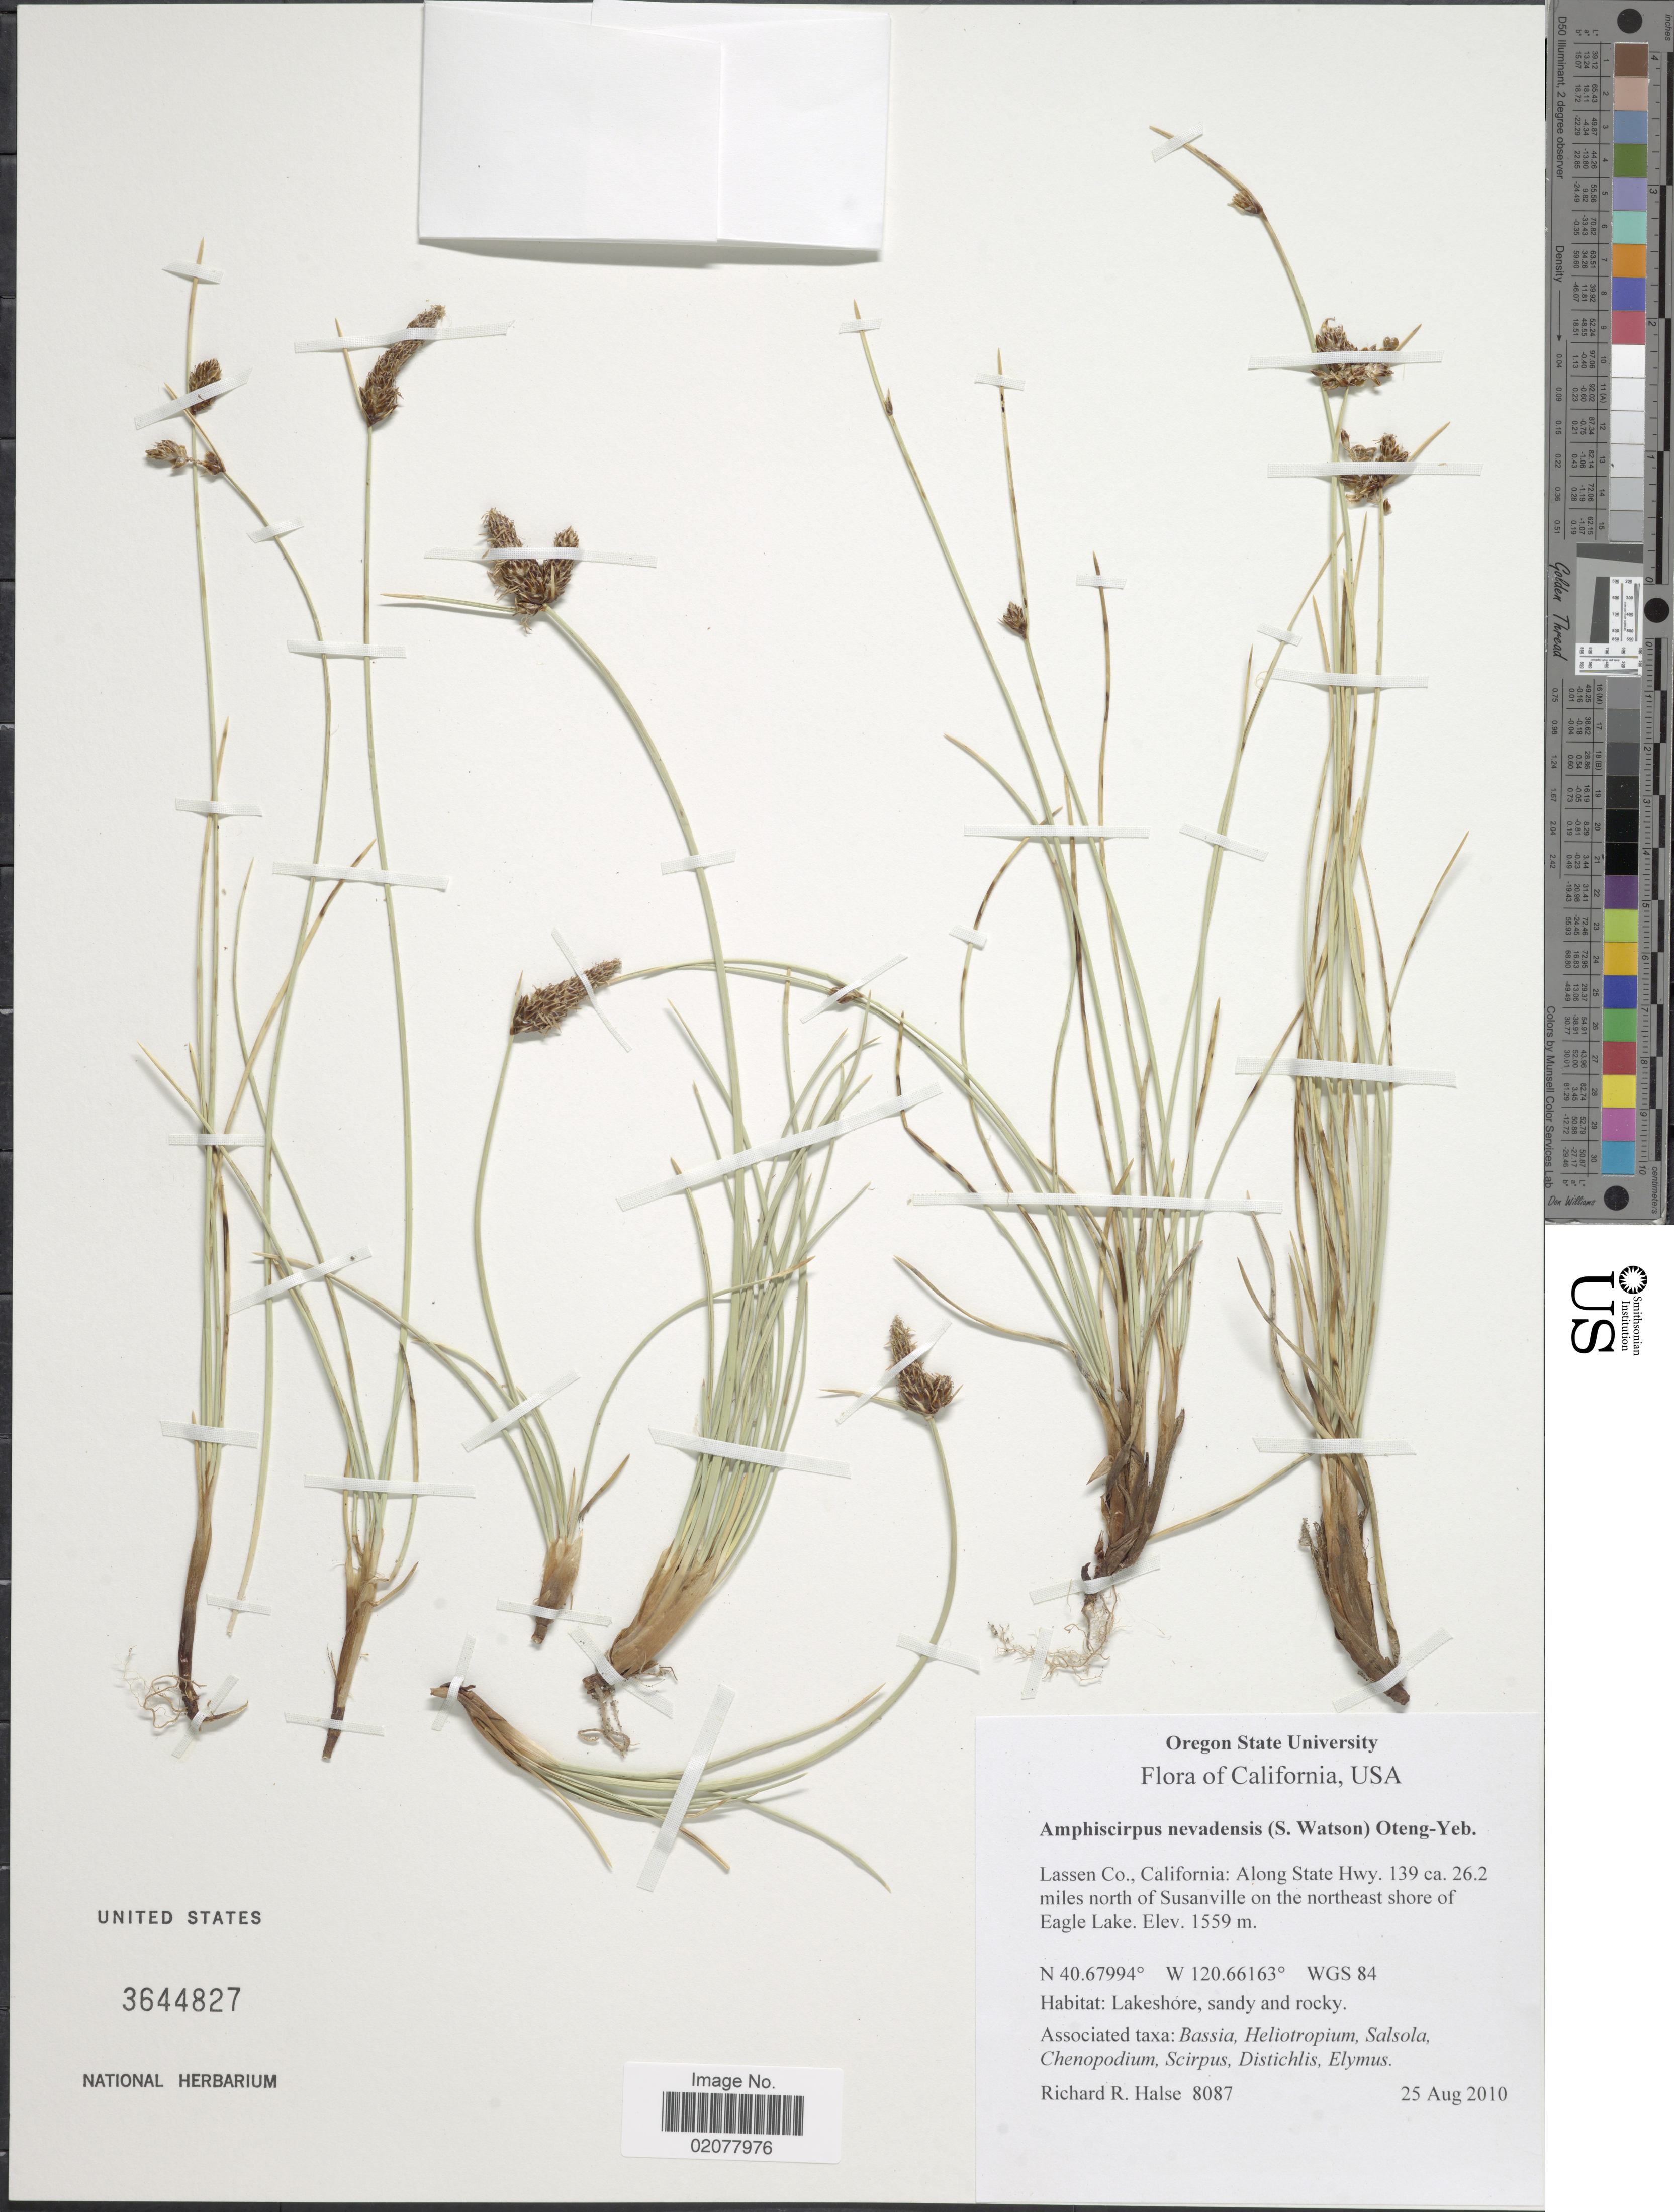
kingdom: Plantae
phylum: Tracheophyta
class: Liliopsida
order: Poales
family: Cyperaceae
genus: Amphiscirpus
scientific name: Amphiscirpus nevadensis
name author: (S. Watson) Oteng-Yeb.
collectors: R. Halse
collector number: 8087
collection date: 2010-08-25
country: United States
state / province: California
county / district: Lassen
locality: Lassen Co., California: Along State Hwy. 139 ca. 26.2 miles north of Susanville on the northeast shore of Eagle Lake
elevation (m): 1559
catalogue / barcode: US 3644827